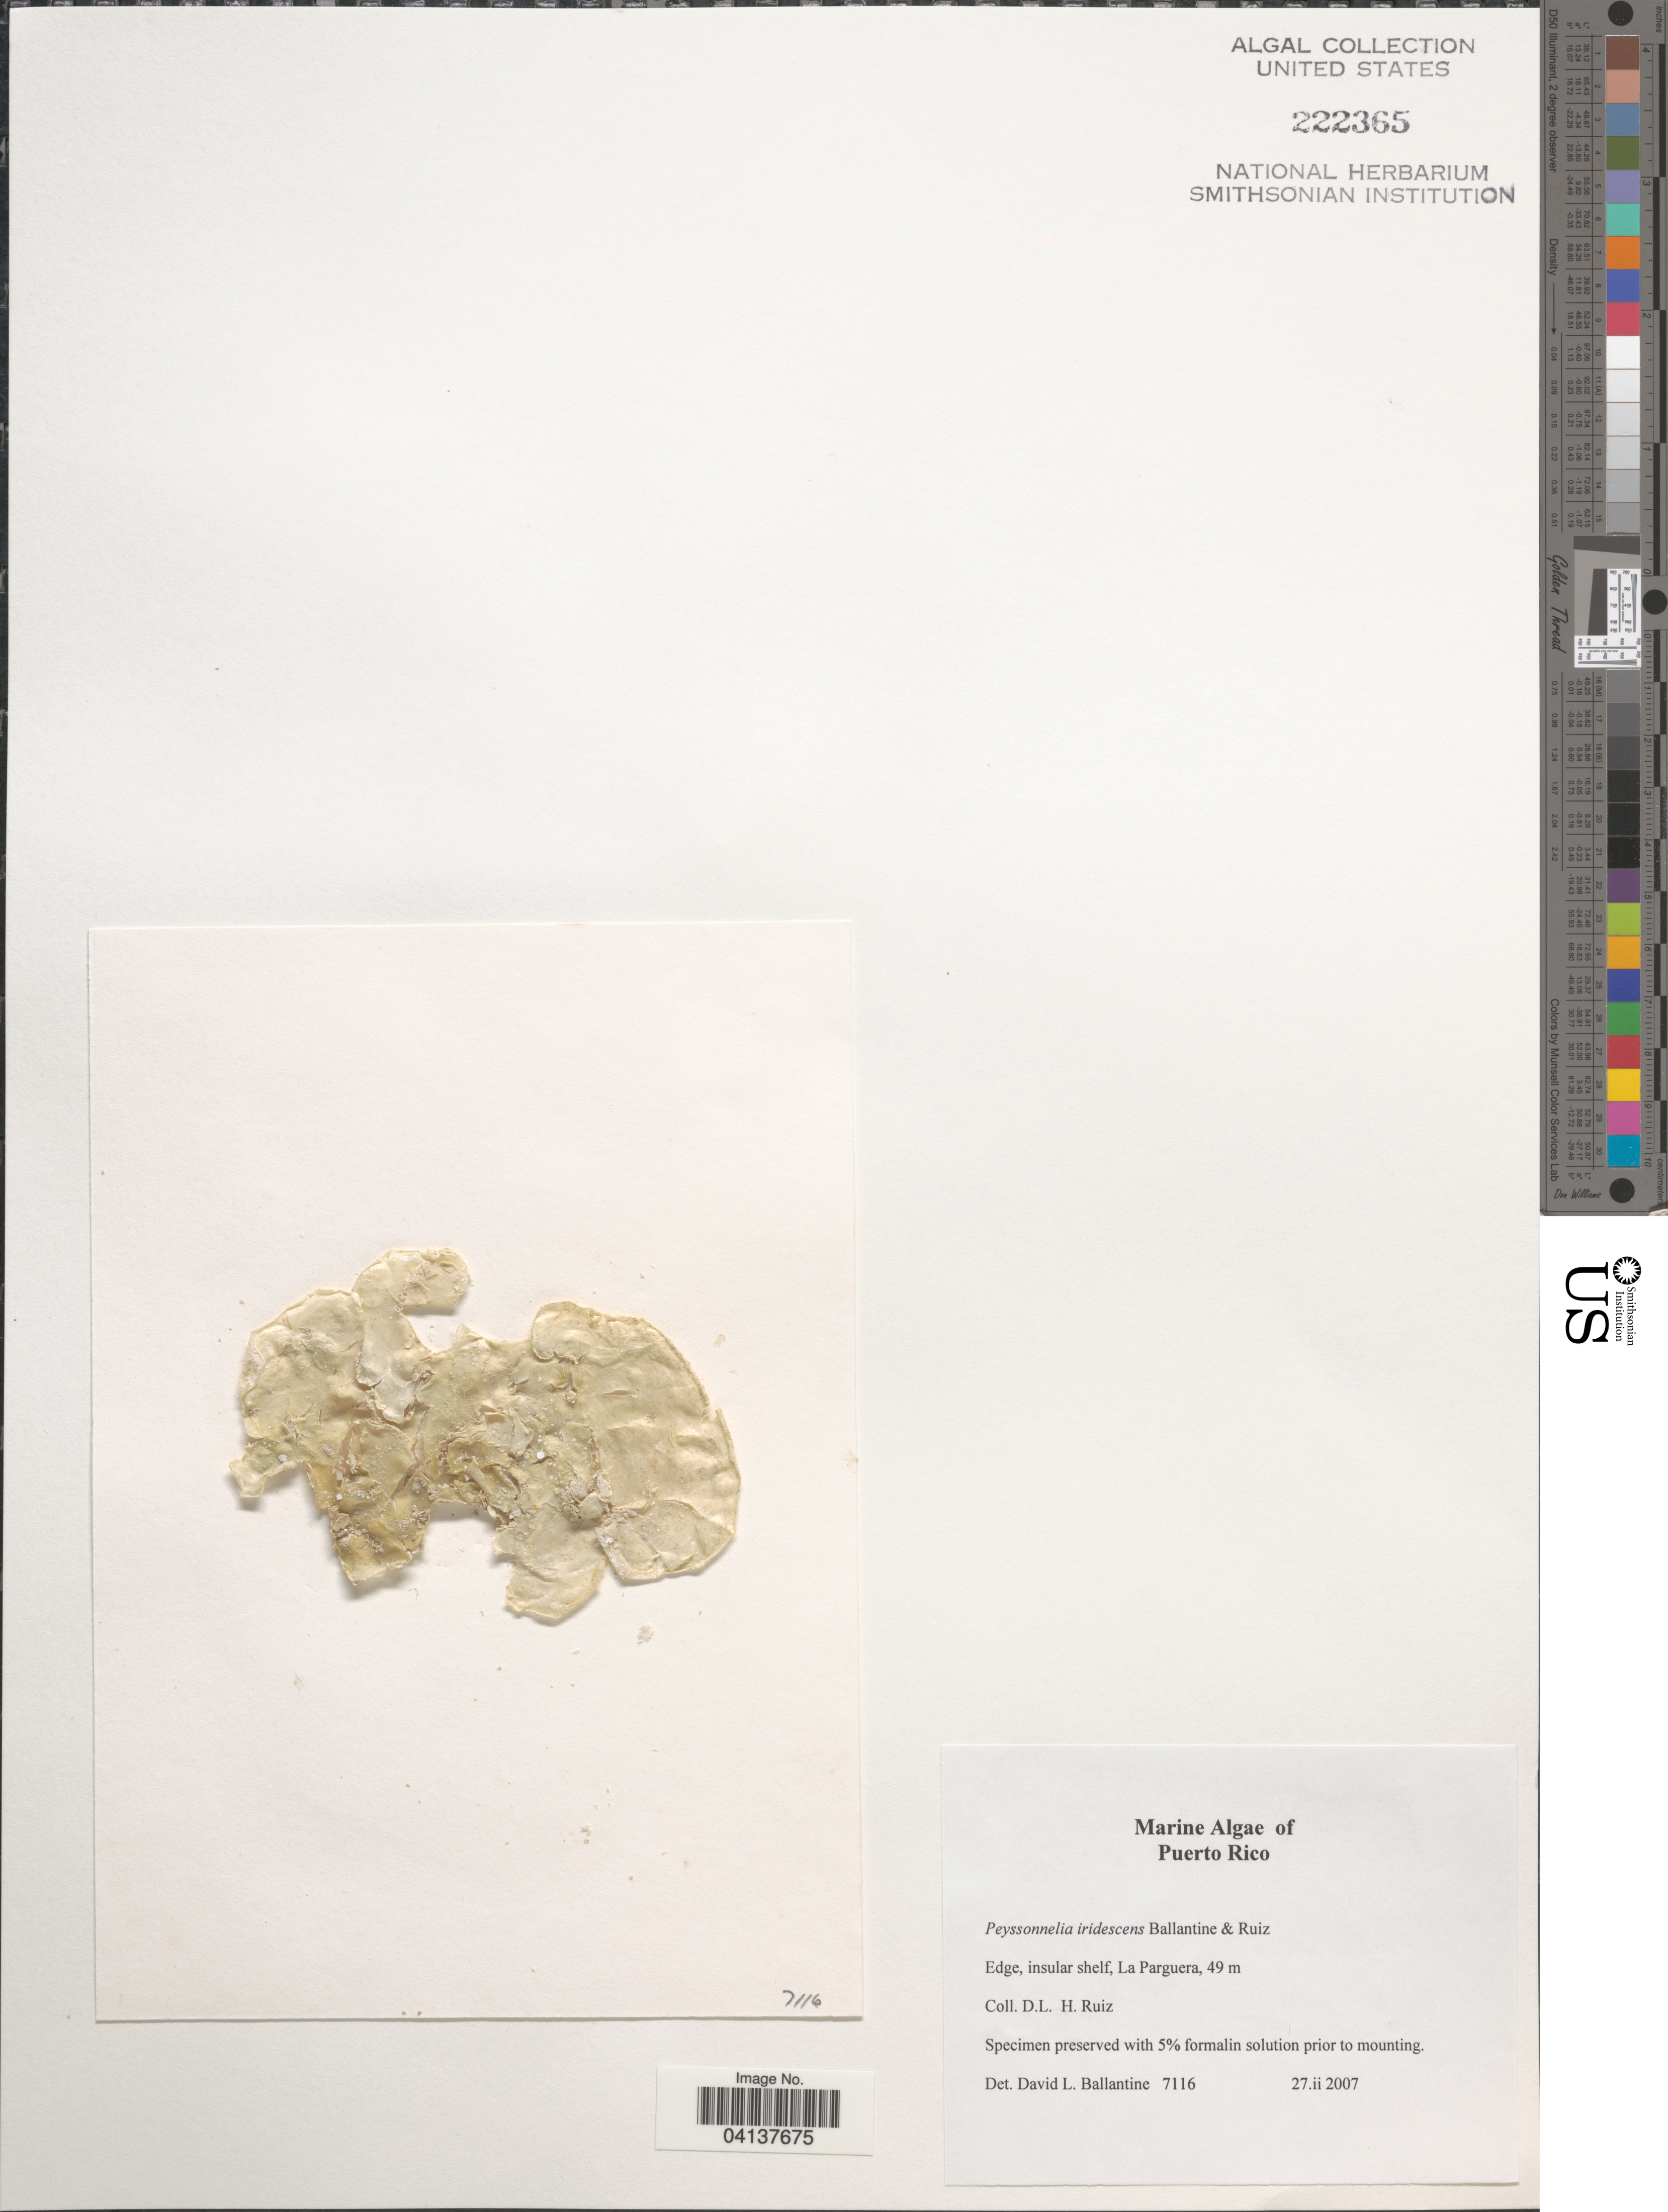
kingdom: Plantae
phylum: Rhodophyta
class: Florideophyceae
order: Peyssonneliales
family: Peyssonneliaceae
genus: Peyssonnelia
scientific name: Peyssonnelia iridescens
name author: D.L. Ballant. & H.Ruiz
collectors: D. L. & H. Ruiz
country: Puerto Rico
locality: Edge, insular shelf, La Parguera.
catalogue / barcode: US 222365